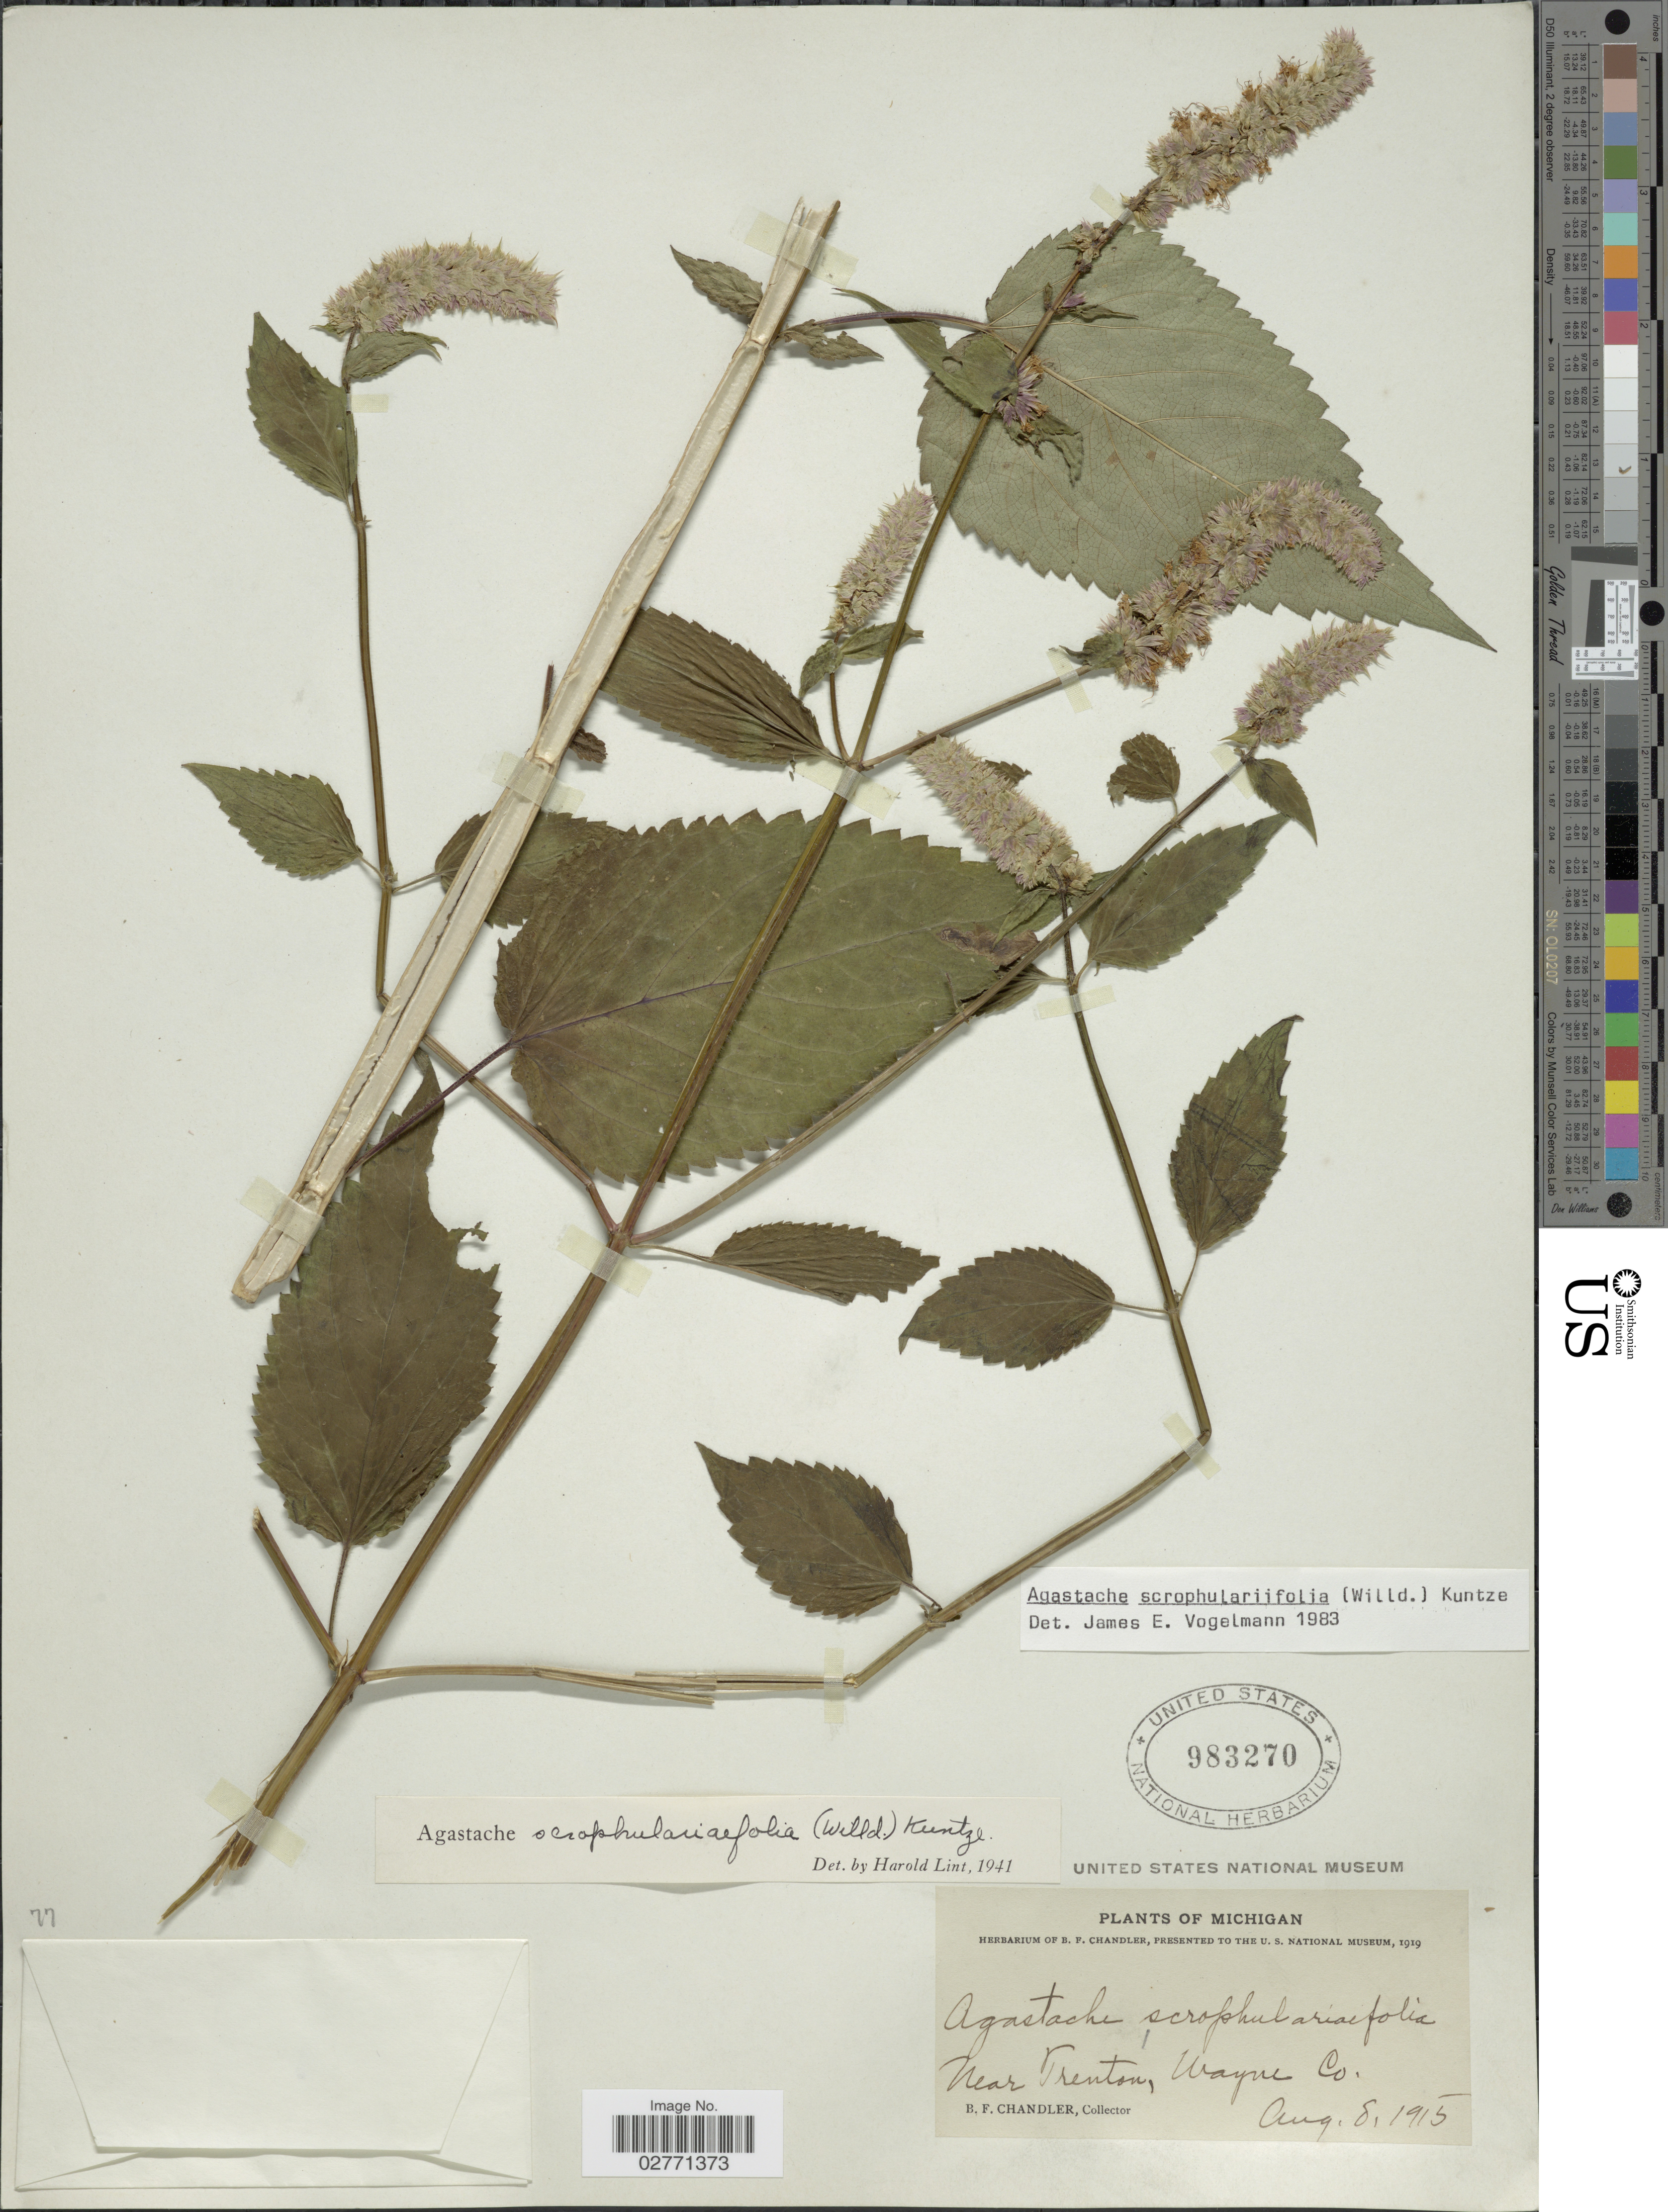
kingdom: Plantae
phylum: Tracheophyta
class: Magnoliopsida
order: Lamiales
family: Lamiaceae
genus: Agastache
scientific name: Agastache scrophulariifolia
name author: (Willd.) Kuntze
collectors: B. F. Chandler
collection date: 1915-08-08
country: United States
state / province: Michigan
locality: Near Trenton, Wayne Co.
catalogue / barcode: US 983270